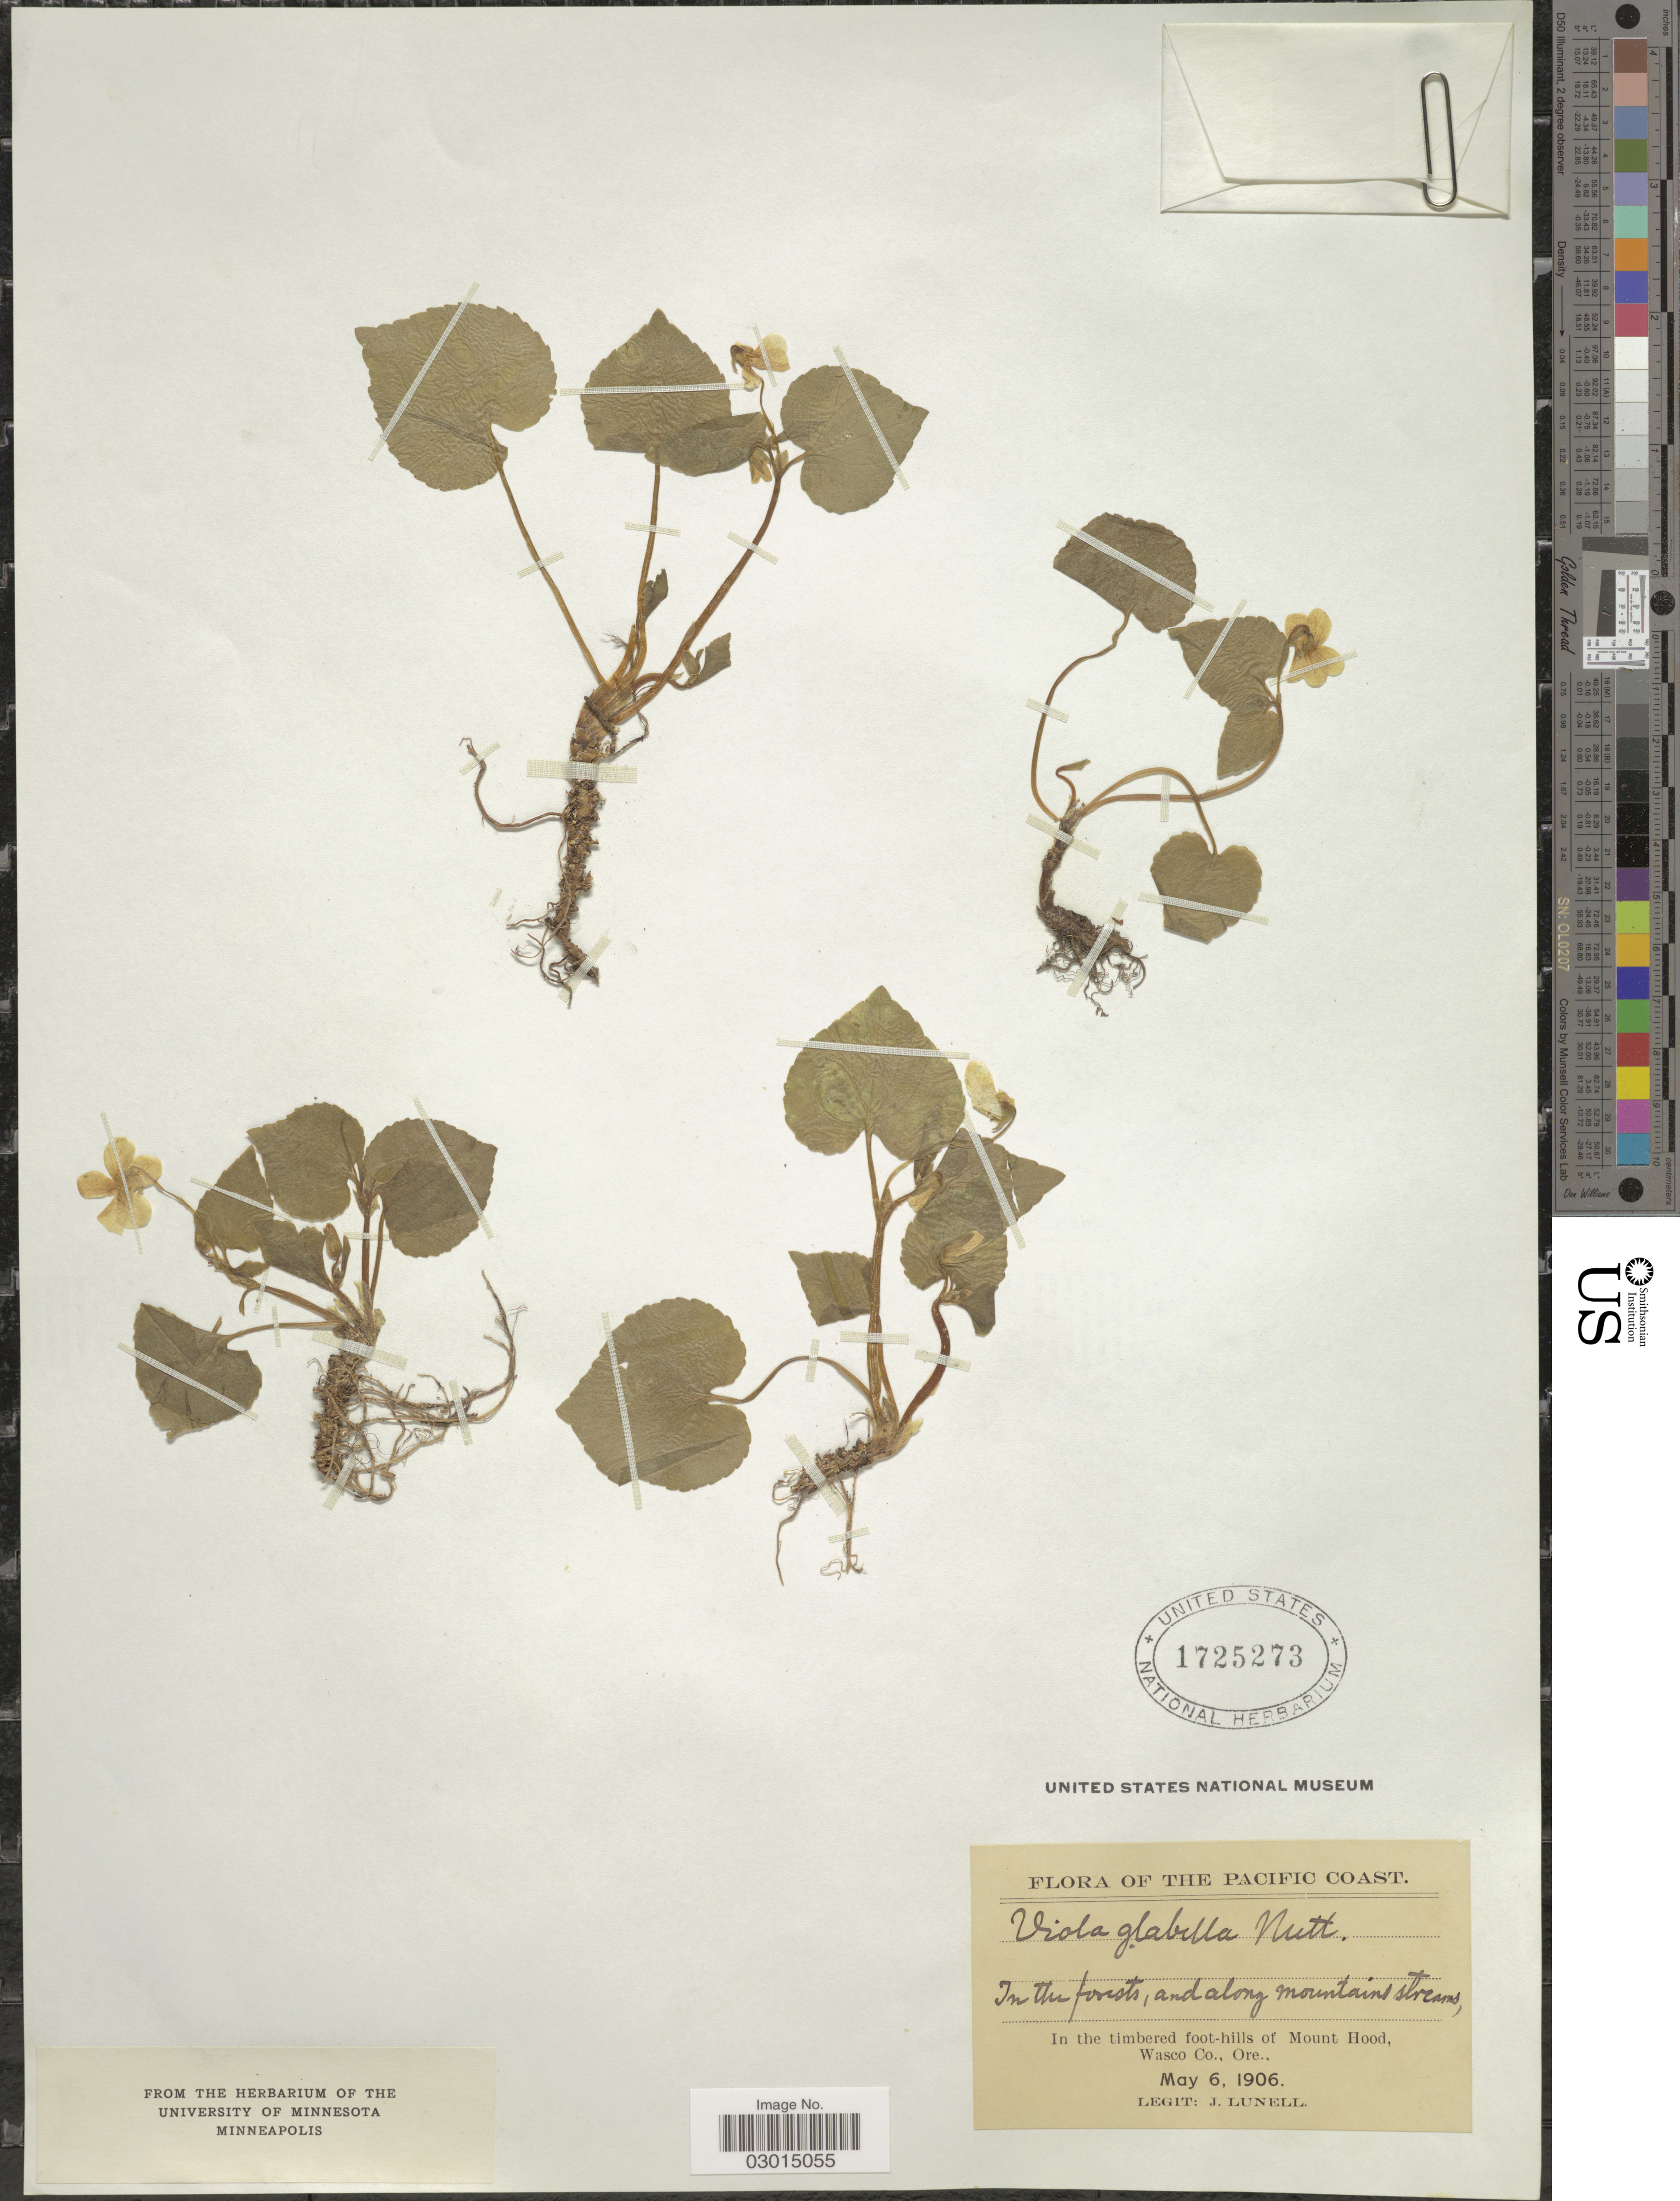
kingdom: Plantae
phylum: Tracheophyta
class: Magnoliopsida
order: Malpighiales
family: Violaceae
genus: Viola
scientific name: Viola glabella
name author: Nutt.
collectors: J. Lunell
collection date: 1906-05-06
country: United States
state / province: Oregon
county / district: Wasco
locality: Pacific Coast. In the timbered foot-hills of Mount Hood, Wasco Co., Ore.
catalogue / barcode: US 1725273